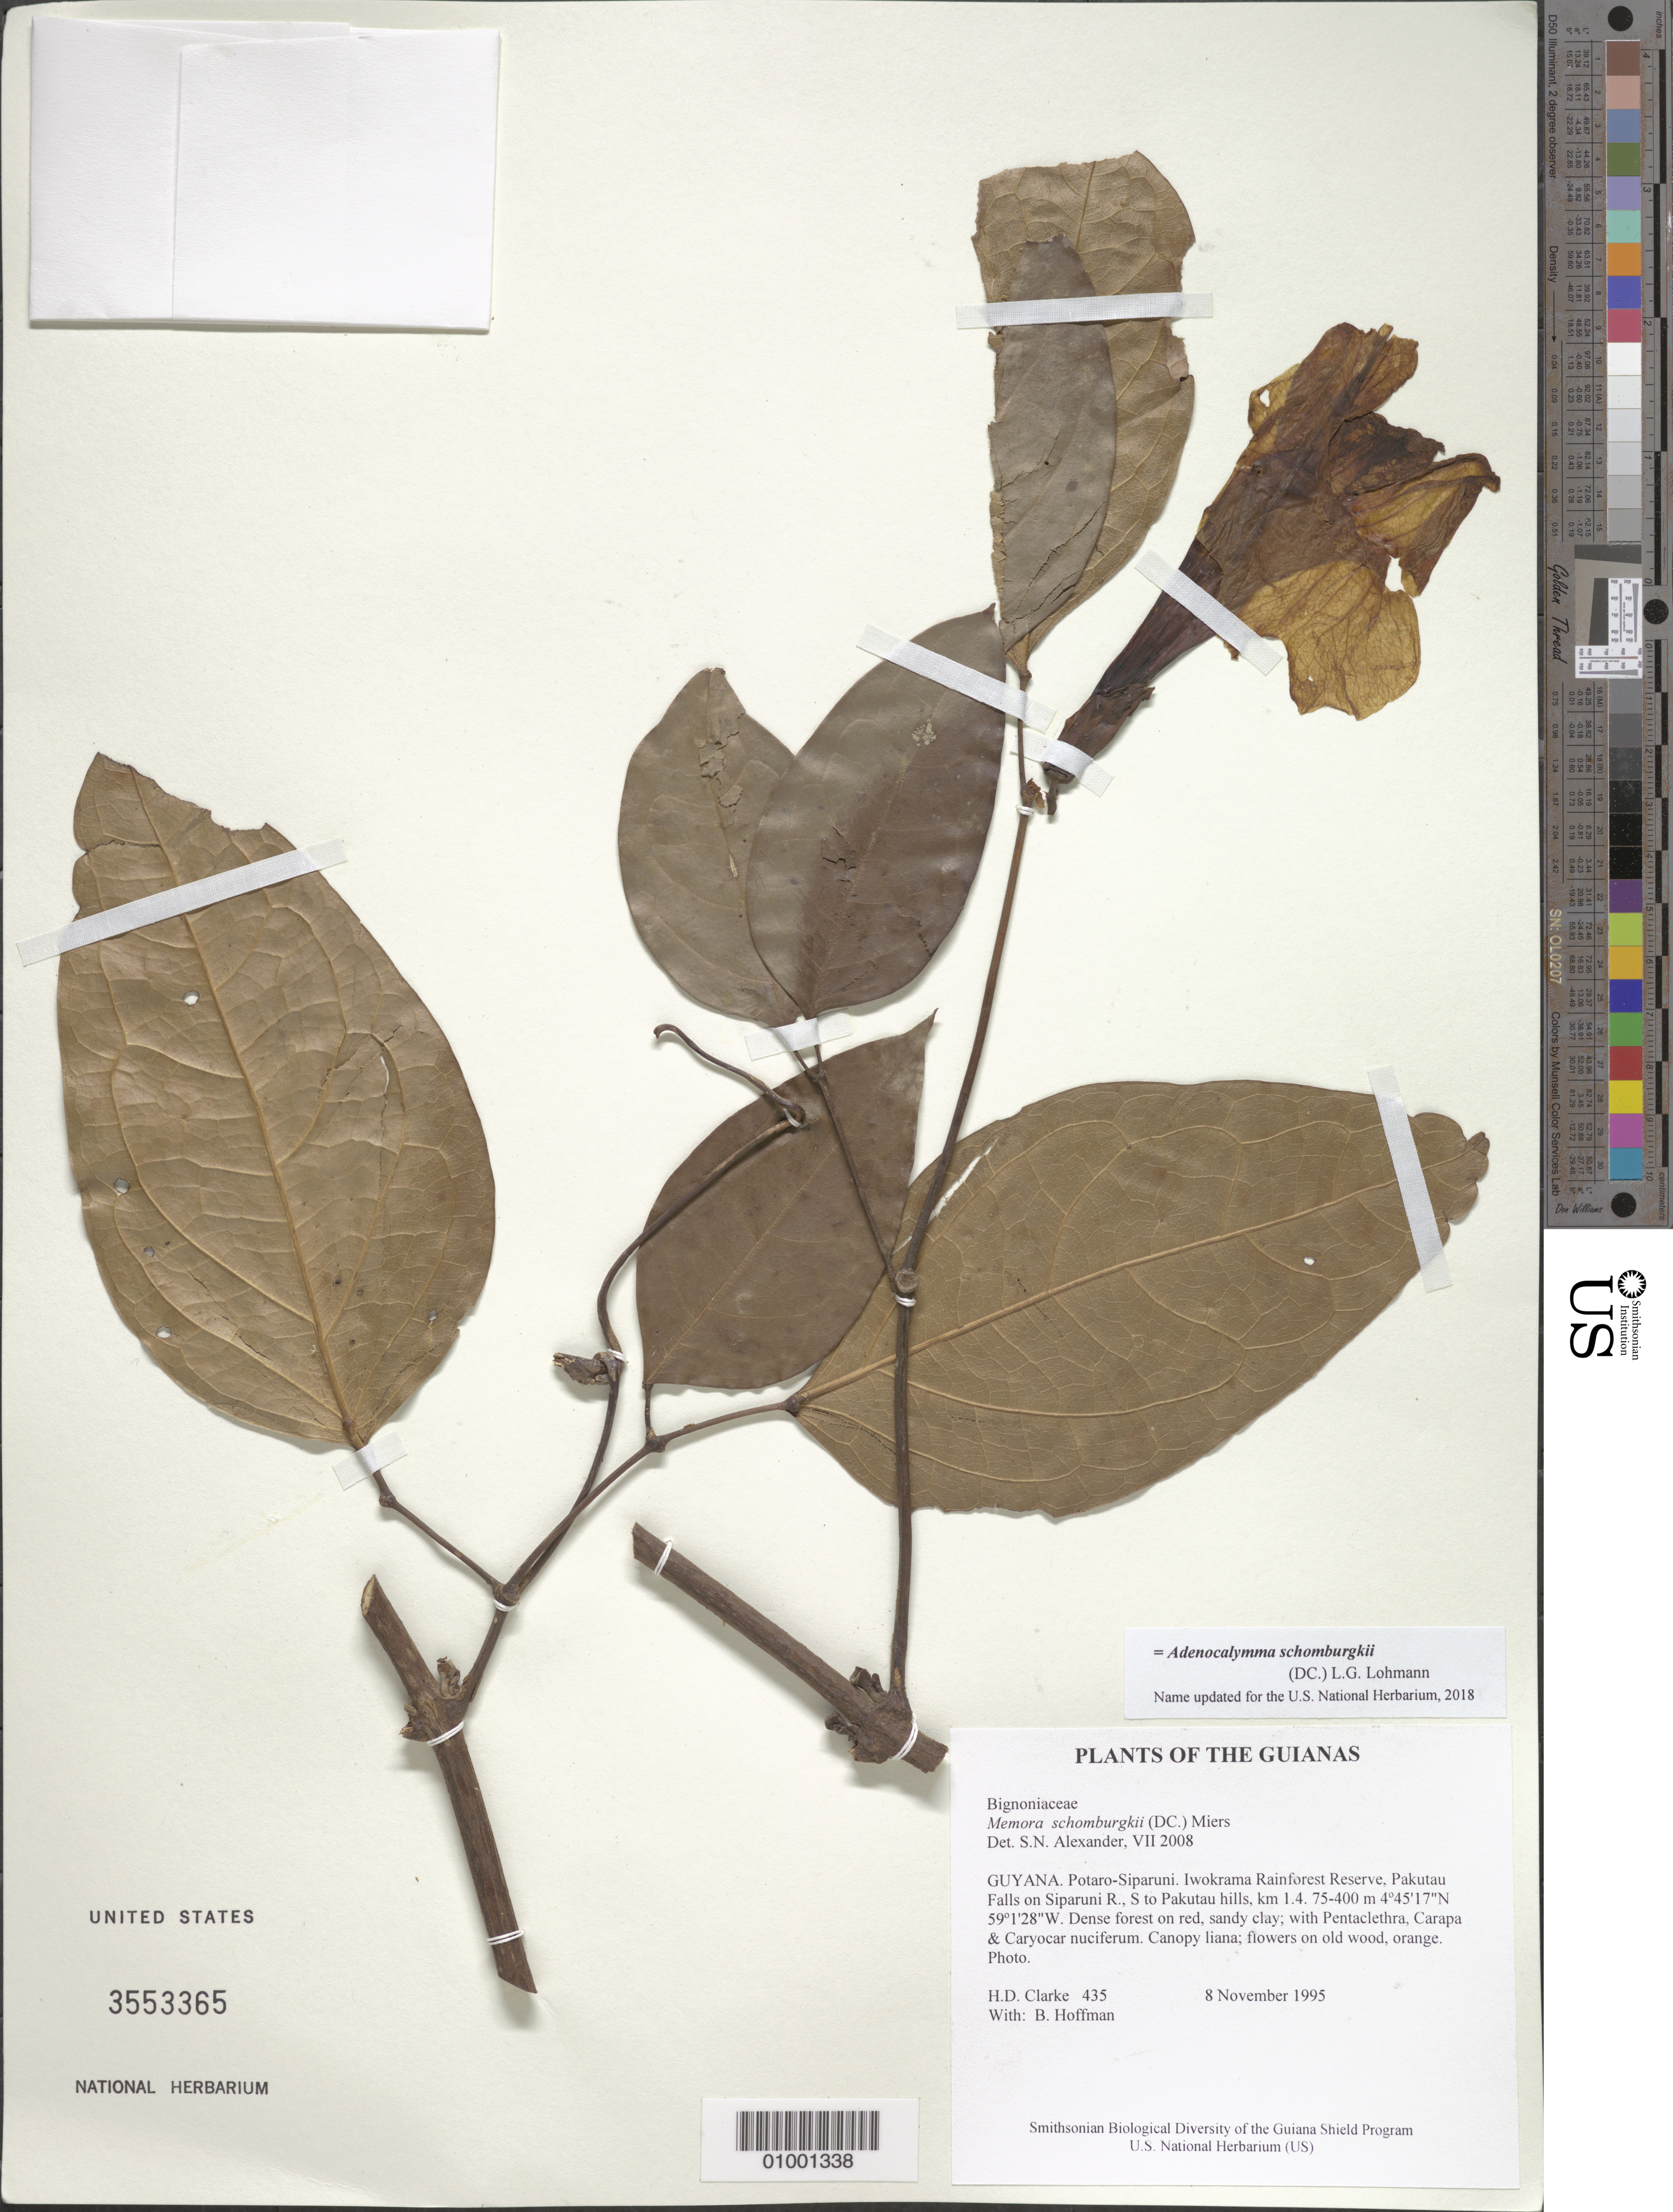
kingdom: Plantae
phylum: Tracheophyta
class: Magnoliopsida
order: Lamiales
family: Bignoniaceae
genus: Adenocalymma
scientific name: Adenocalymma schomburgkii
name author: (DC.) L.G. Lohmann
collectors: H. D. Clarke & B. Hoffman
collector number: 435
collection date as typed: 8 November 1995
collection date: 1995-11-08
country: Guyana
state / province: Potaro-Siparuni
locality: Iwokrama Rainforest Reserve, Pakutau Falls on Siparuni R., S to Pakutau hills, km 1.4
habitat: Dense forest on red, sandy clay; with Pentaclethra, Carapa & Caryocar nuciferum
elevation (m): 75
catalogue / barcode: US 3553365